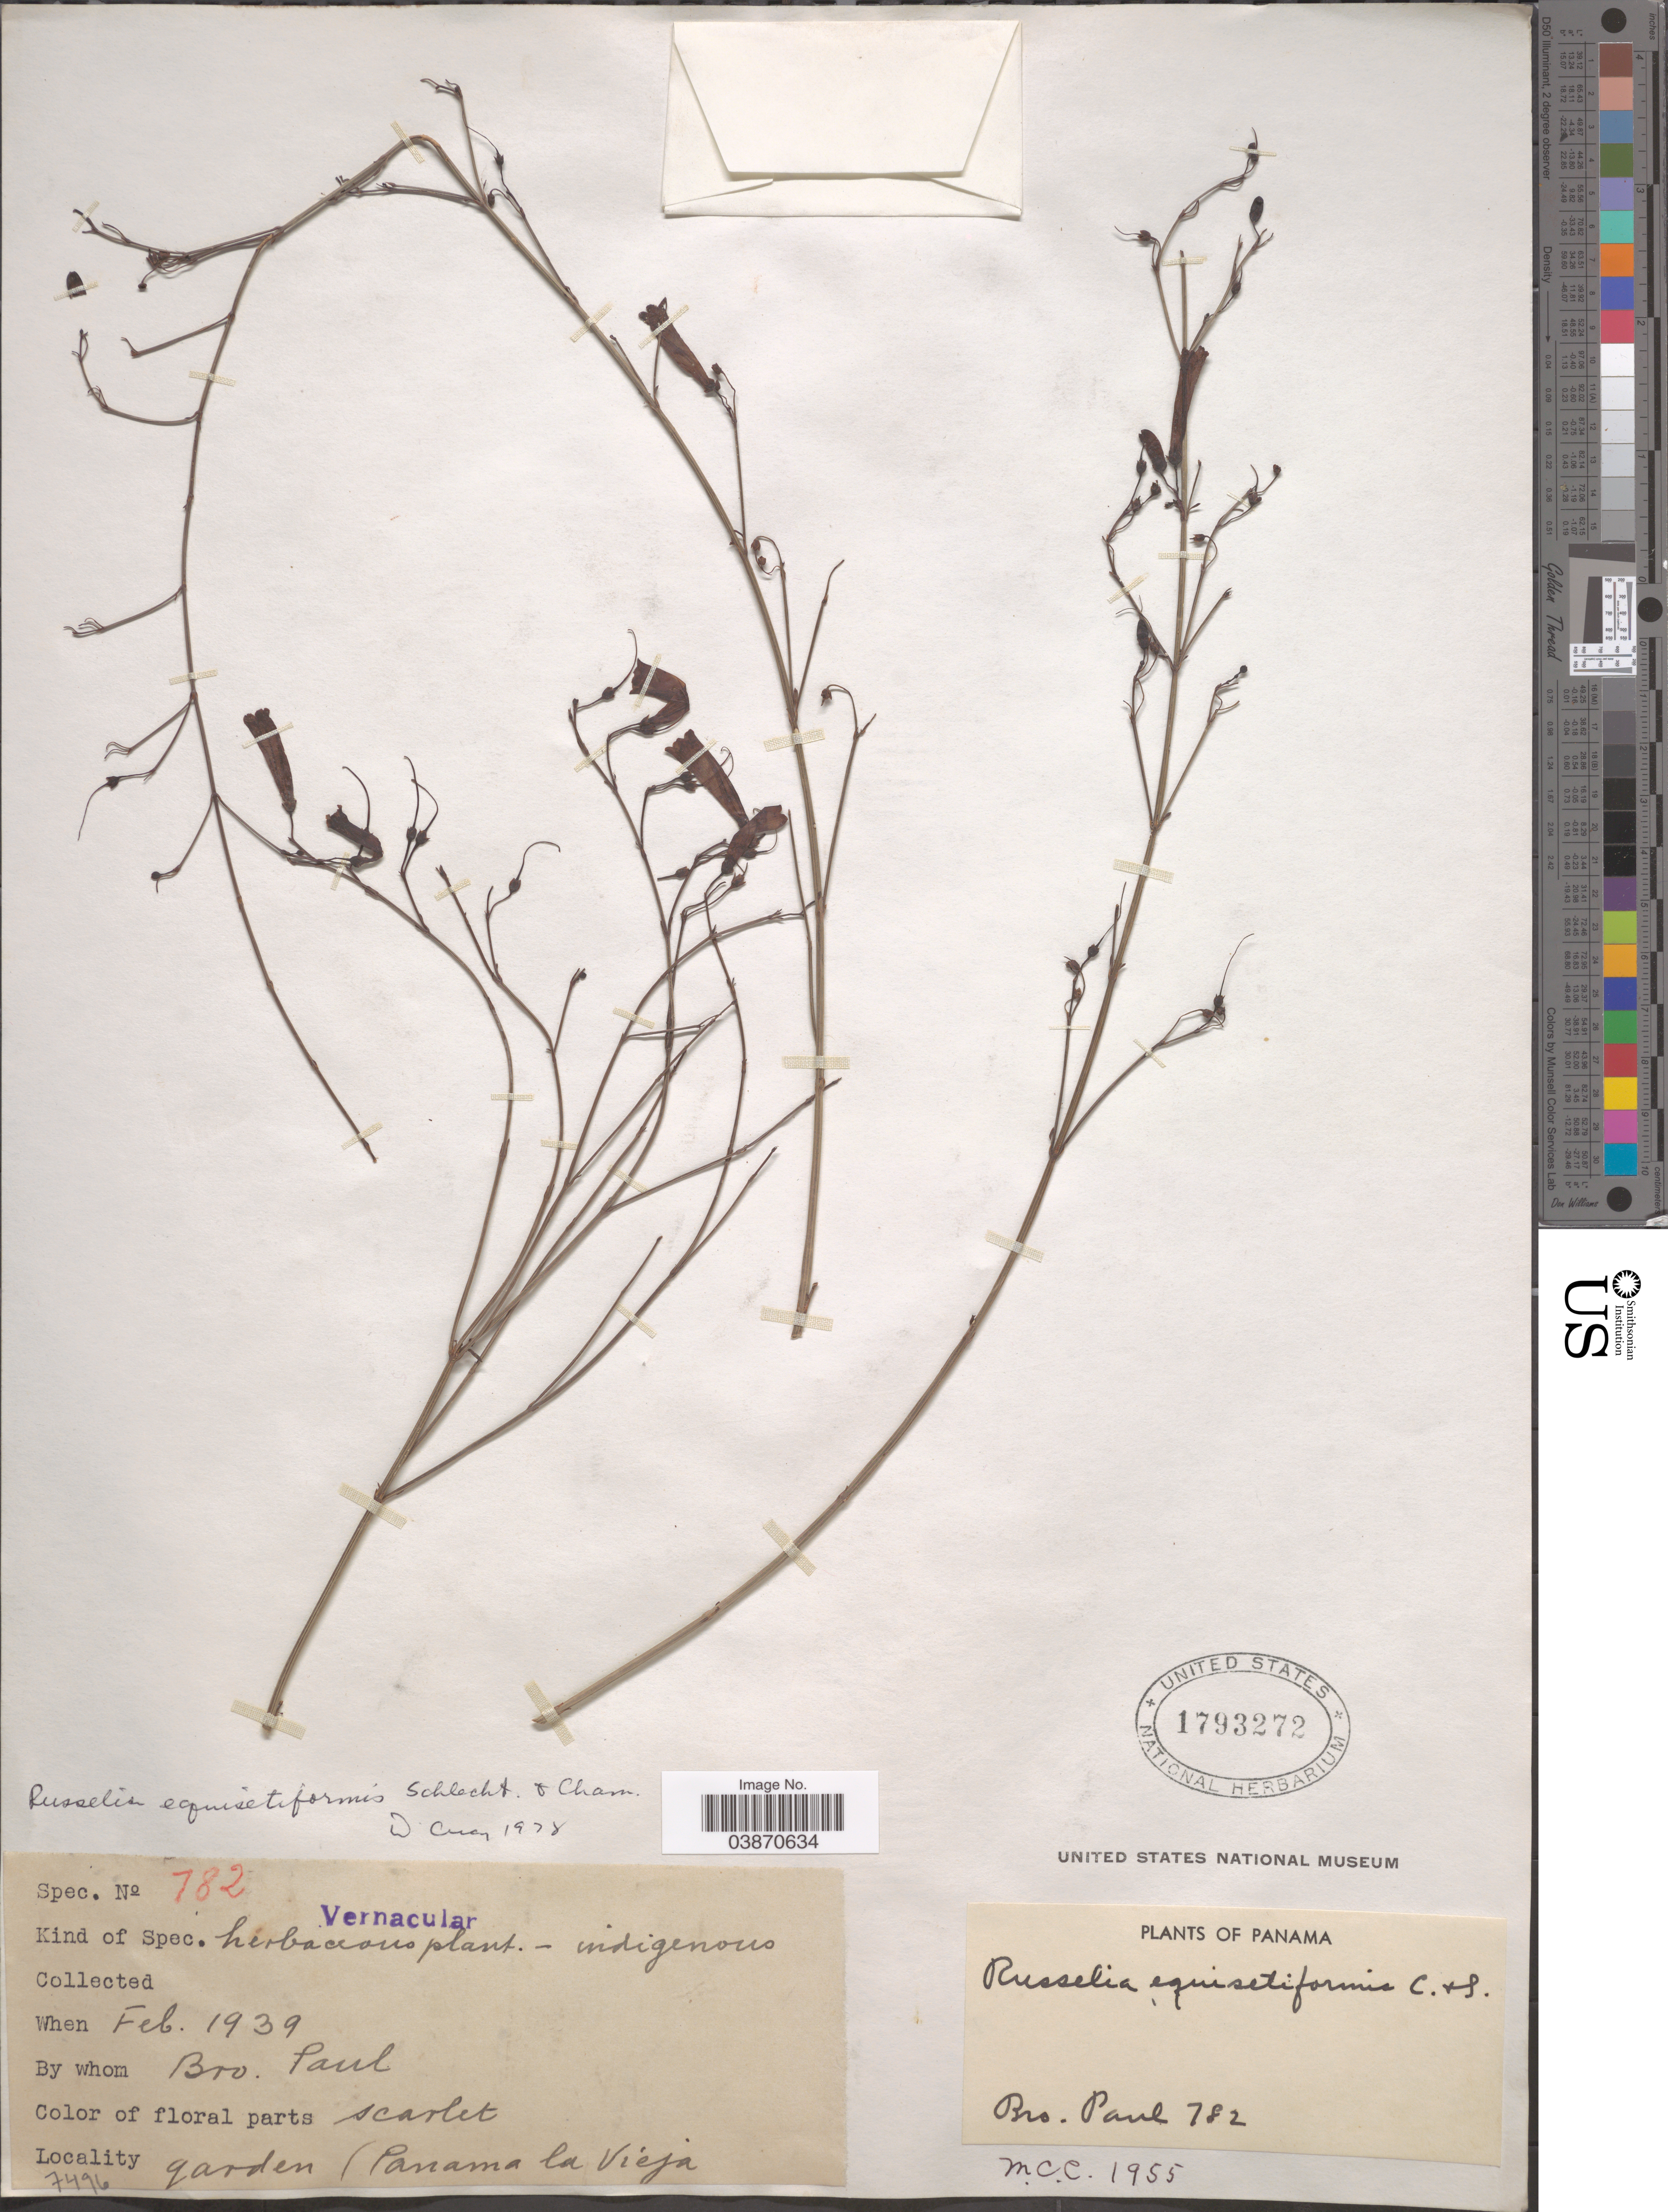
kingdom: Plantae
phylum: Tracheophyta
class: Magnoliopsida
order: Lamiales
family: Plantaginaceae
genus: Russelia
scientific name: Russelia equisetiformis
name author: Schltdl. & Cham.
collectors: B. Paul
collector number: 782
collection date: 1939-02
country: Panama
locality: Garden (Panama la Vieja.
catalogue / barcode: US 1793272